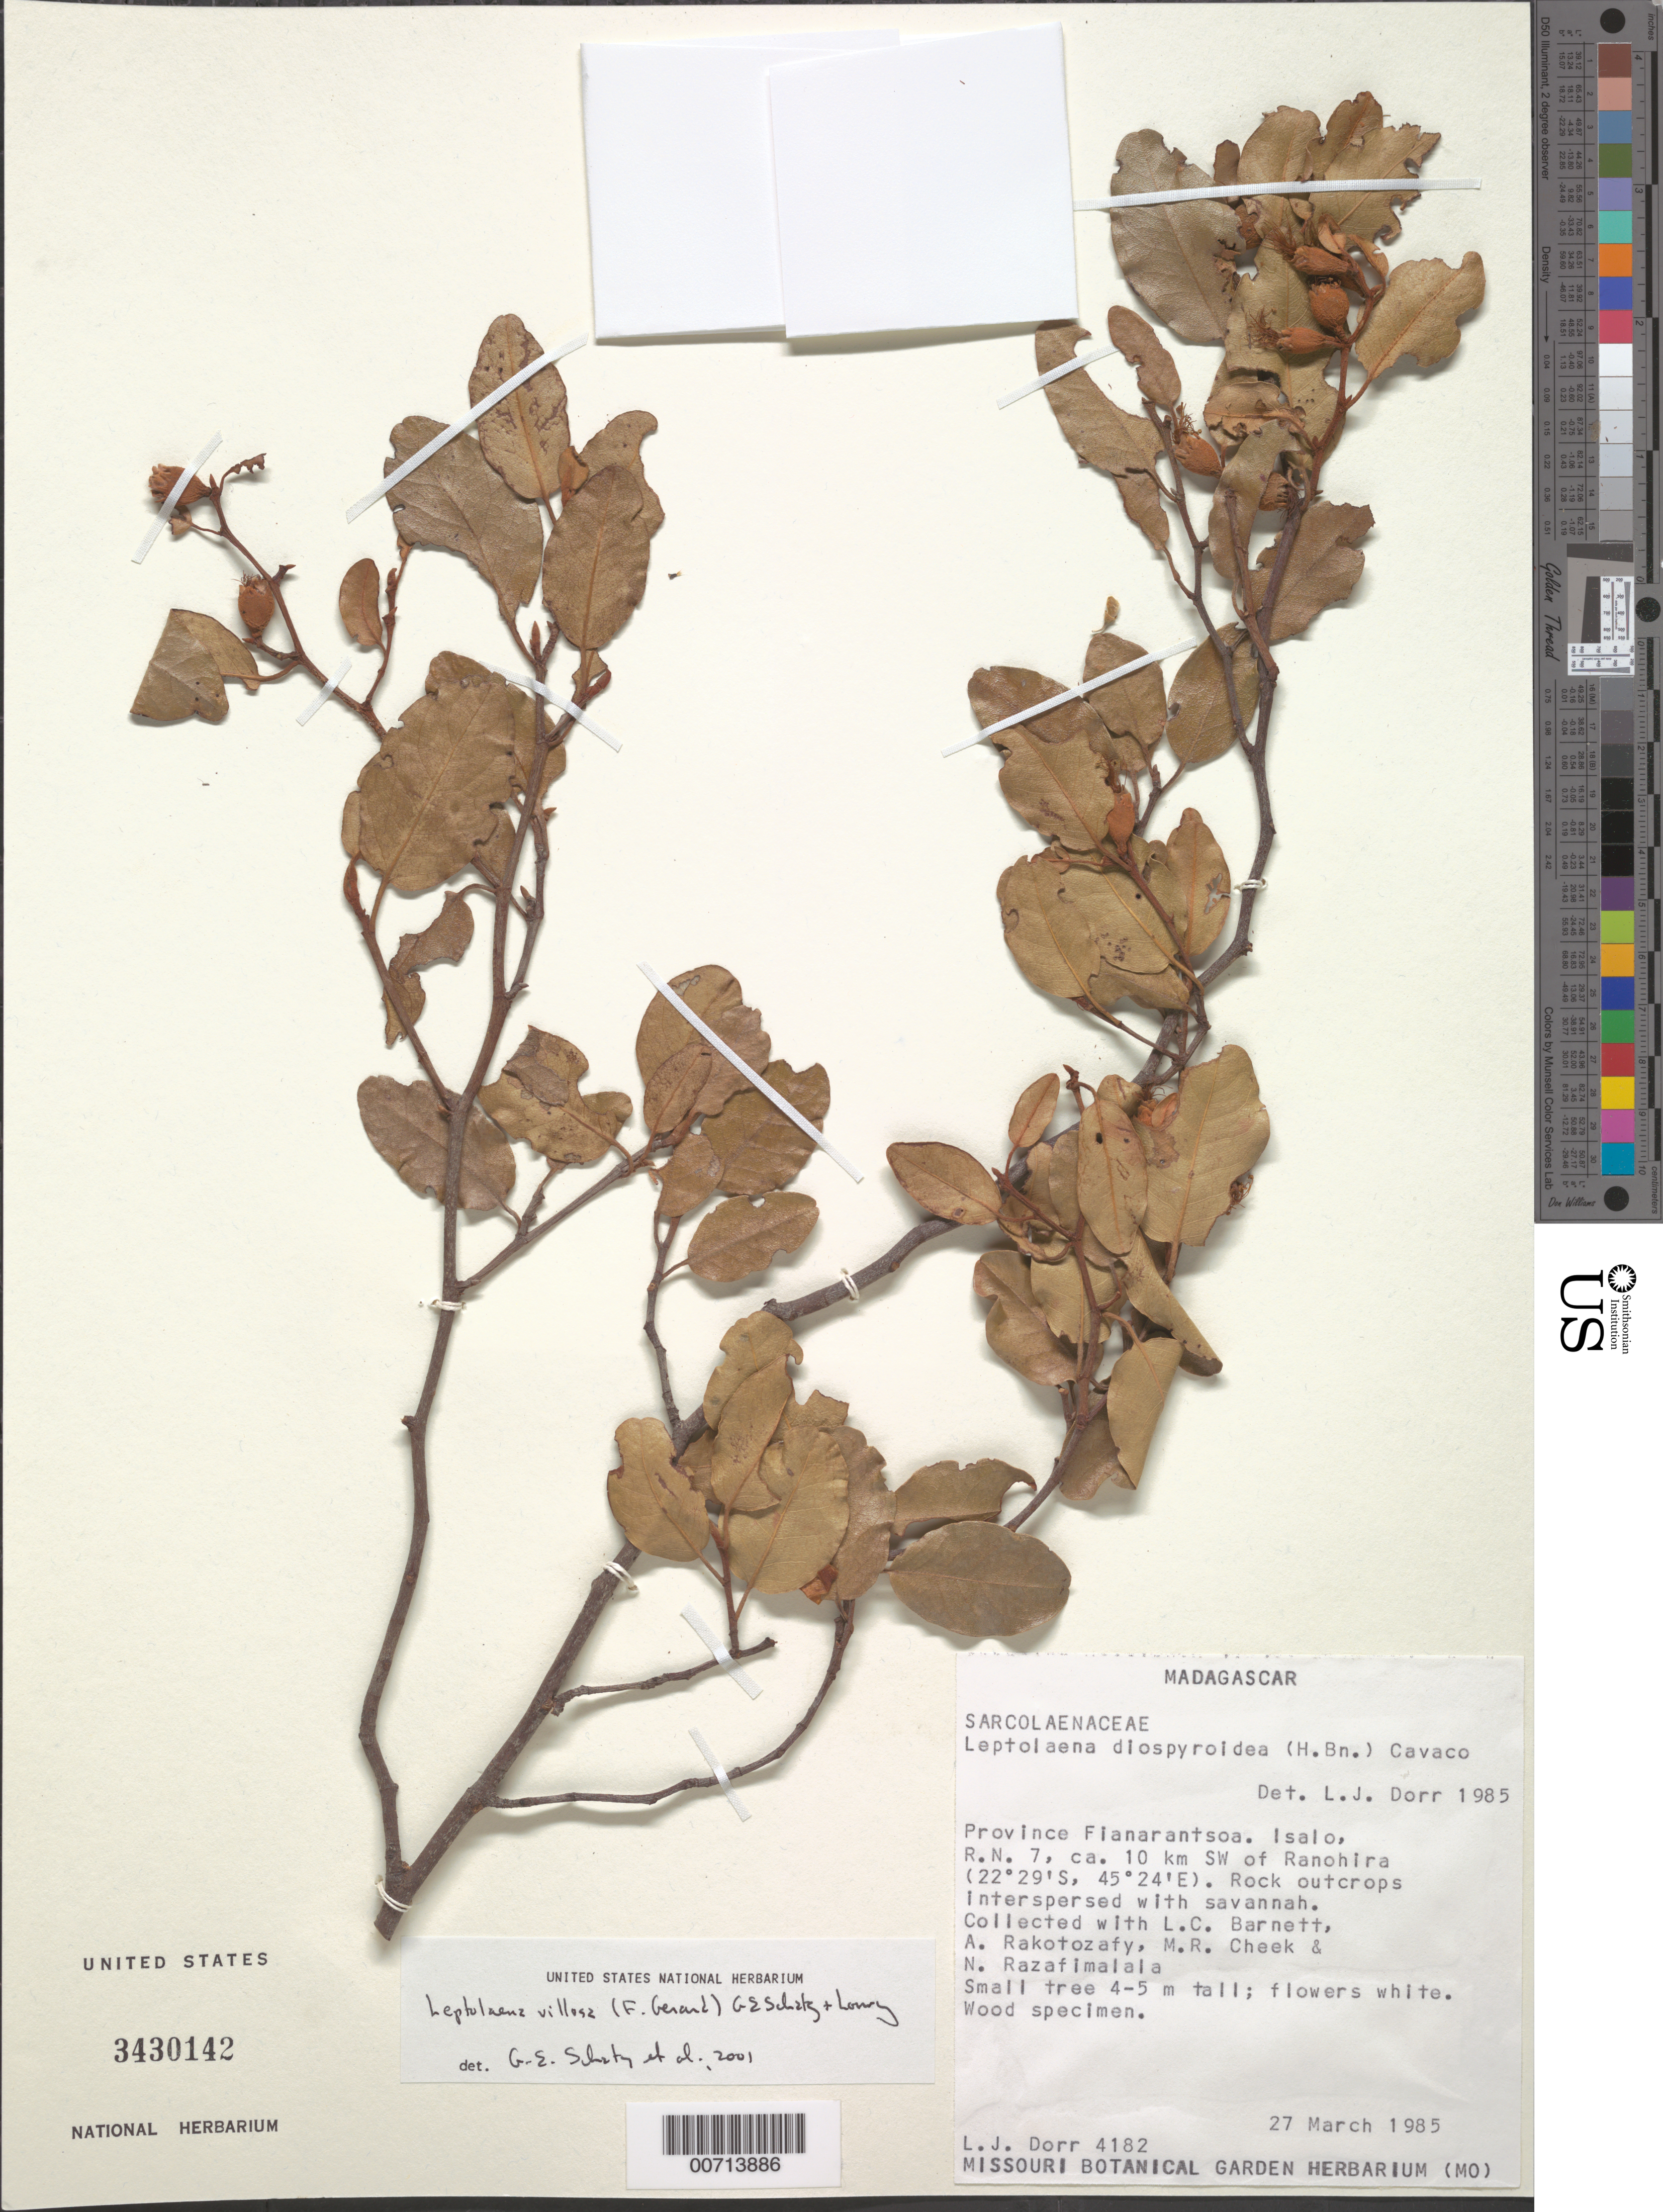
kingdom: Plantae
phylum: Tracheophyta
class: Magnoliopsida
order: Malvales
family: Sarcolaenaceae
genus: Leptolaena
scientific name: Leptolaena villosa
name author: (F. Gérard) G.E. Schatz & Lowry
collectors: L. J. Dorr, L. C. Barnett, A. Rakotozafy, M. Cheek & N. Razafimalala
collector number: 4182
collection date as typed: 27 Mar 1985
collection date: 1985-03-27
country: Madagascar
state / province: Ihorombe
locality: Isaio, RN 7, SW of Ranchira.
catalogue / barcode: US 3430142